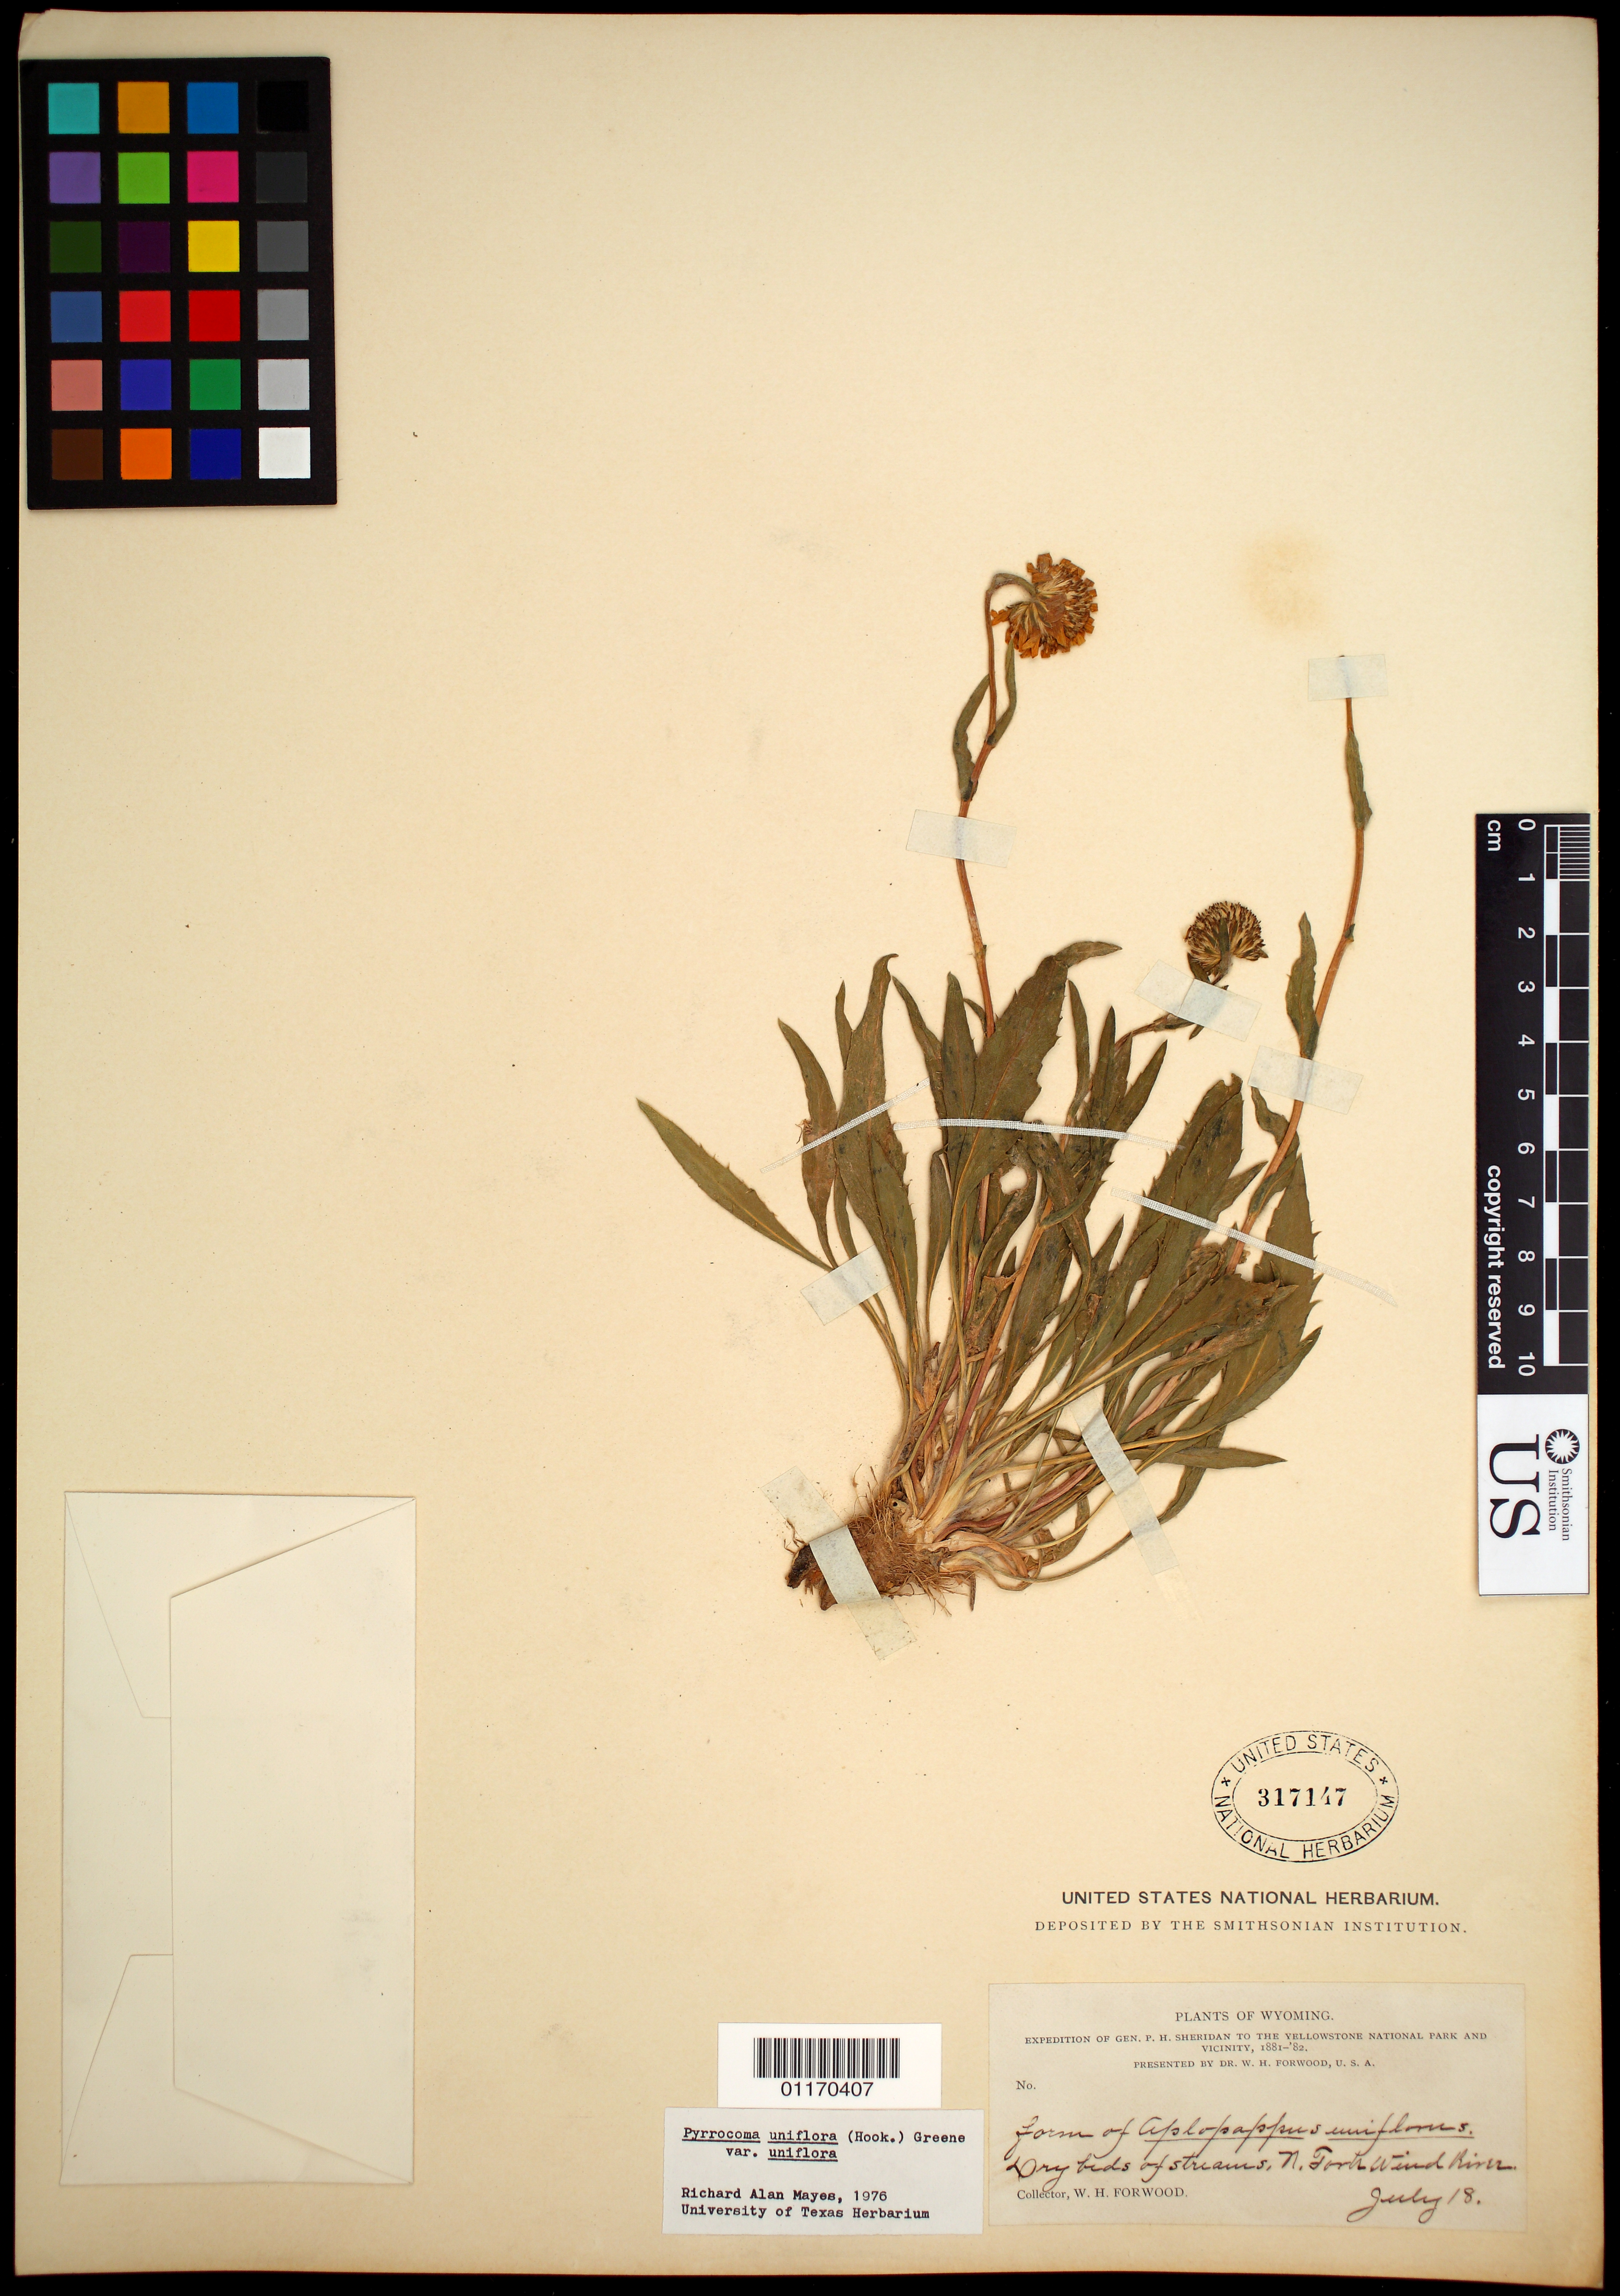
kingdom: Plantae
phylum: Tracheophyta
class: Magnoliopsida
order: Asterales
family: Asteraceae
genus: Pyrrocoma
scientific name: Pyrrocoma uniflora var. uniflora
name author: (Hook.) Greene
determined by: Mayes, R. A.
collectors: W. Forwood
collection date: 1881-07-18 or 1882-07-18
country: United States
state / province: Wyoming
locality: North Fork of Wind River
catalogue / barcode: US 317147